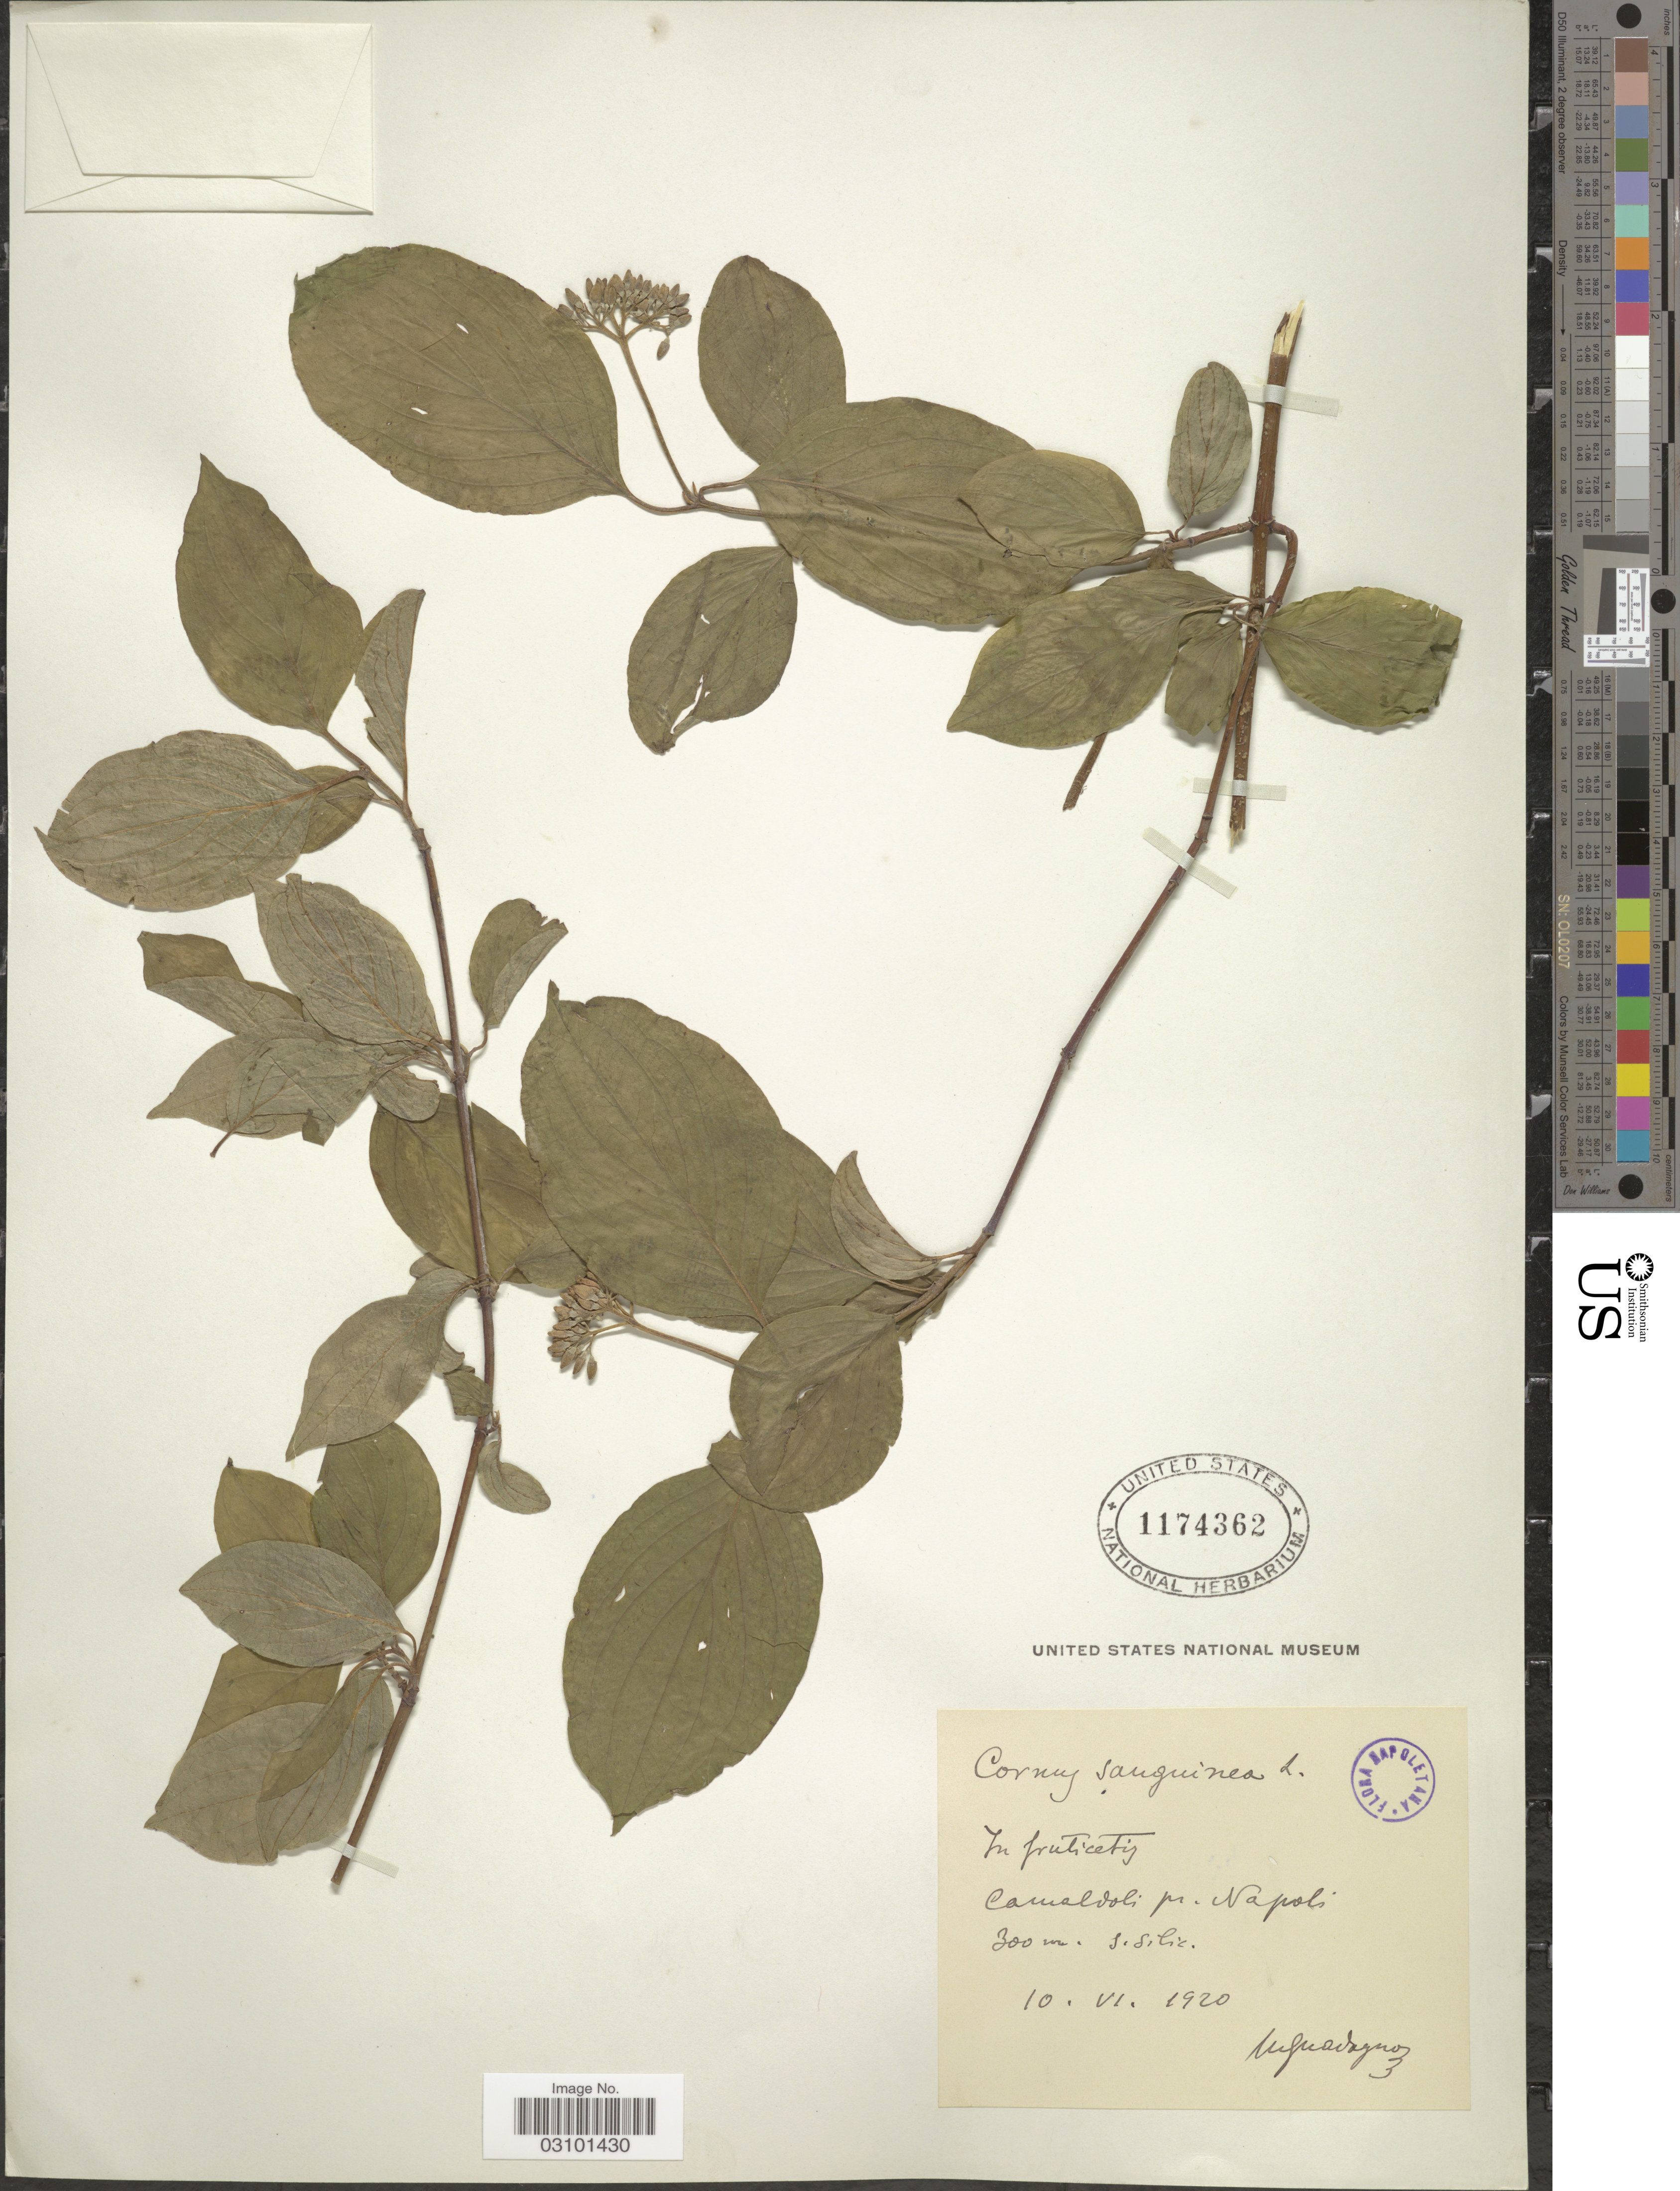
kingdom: Plantae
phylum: Tracheophyta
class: Magnoliopsida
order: Cornales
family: Cornaceae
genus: Cornus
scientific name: Cornus sanguinea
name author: L.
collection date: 1920-06-10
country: Italy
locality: In fruticetis. Camaldoli pr. Napoli.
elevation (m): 300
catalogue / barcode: US 1174362